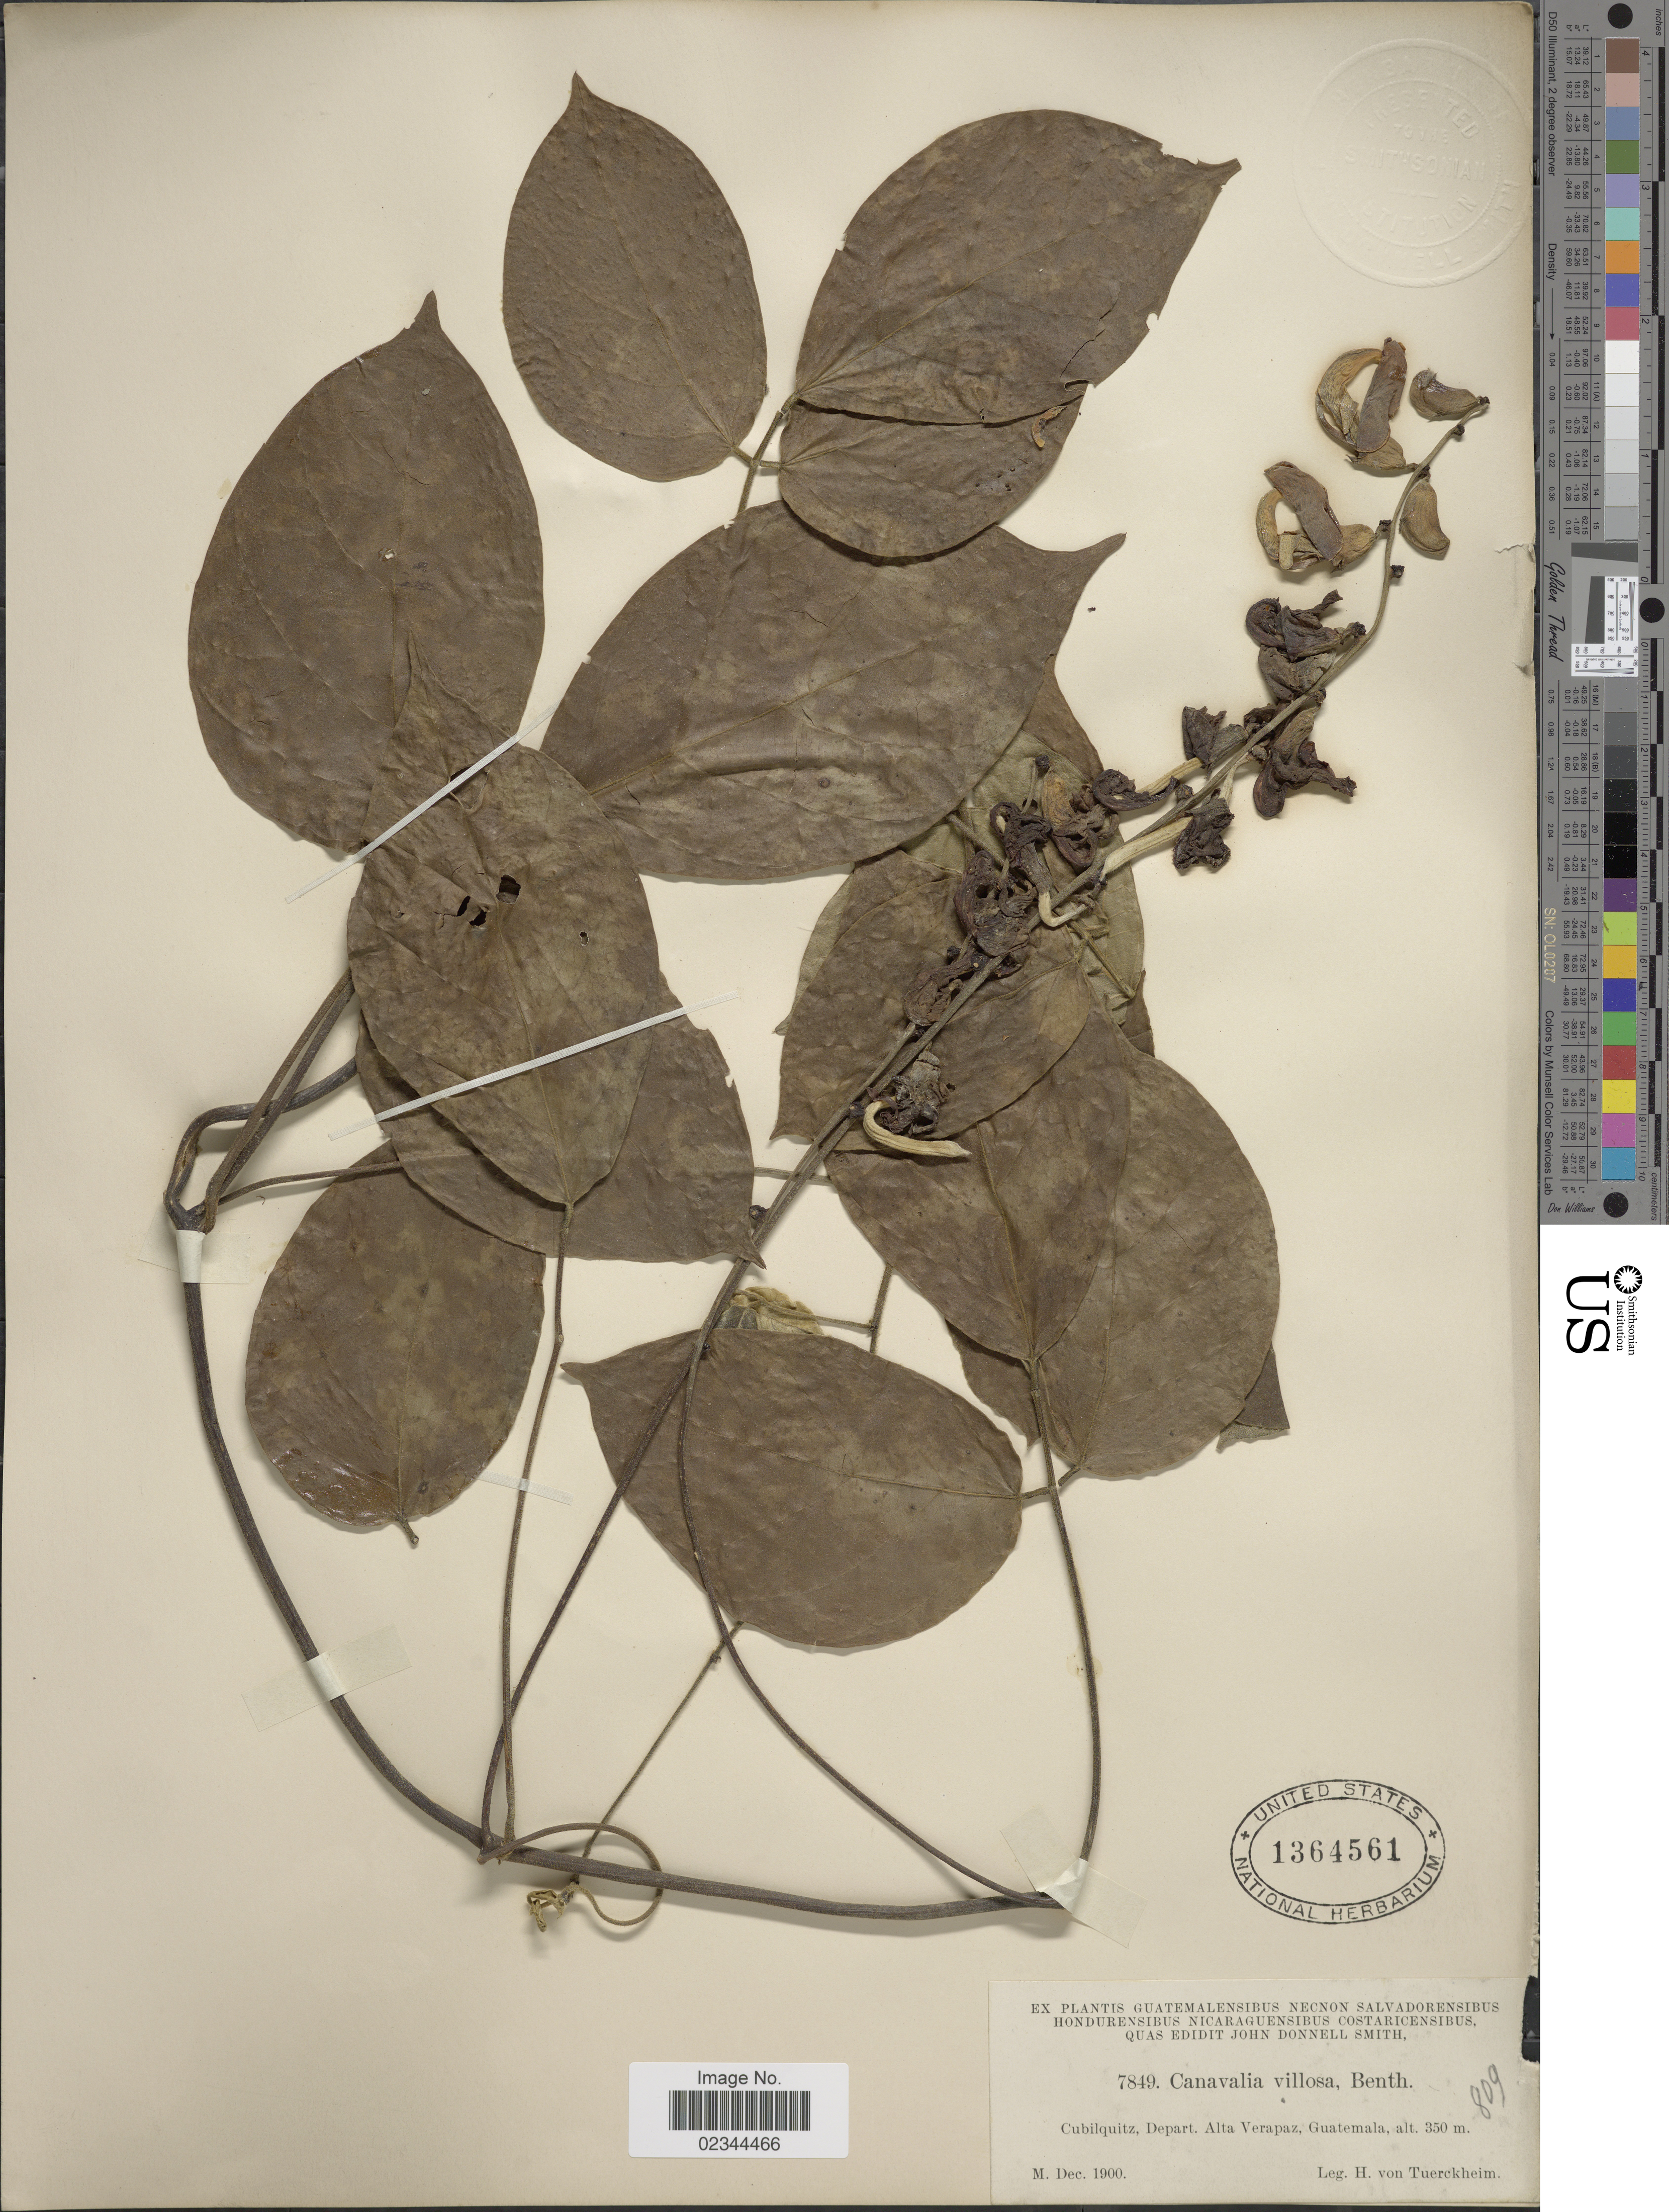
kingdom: Plantae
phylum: Tracheophyta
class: Magnoliopsida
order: Fabales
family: Fabaceae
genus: Canavalia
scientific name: Canavalia villosa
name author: Benth.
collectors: H. von Türckheim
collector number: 7849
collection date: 1900-12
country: Guatemala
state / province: Alta Verapaz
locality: Cubilquitz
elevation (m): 350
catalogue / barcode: US 1364561